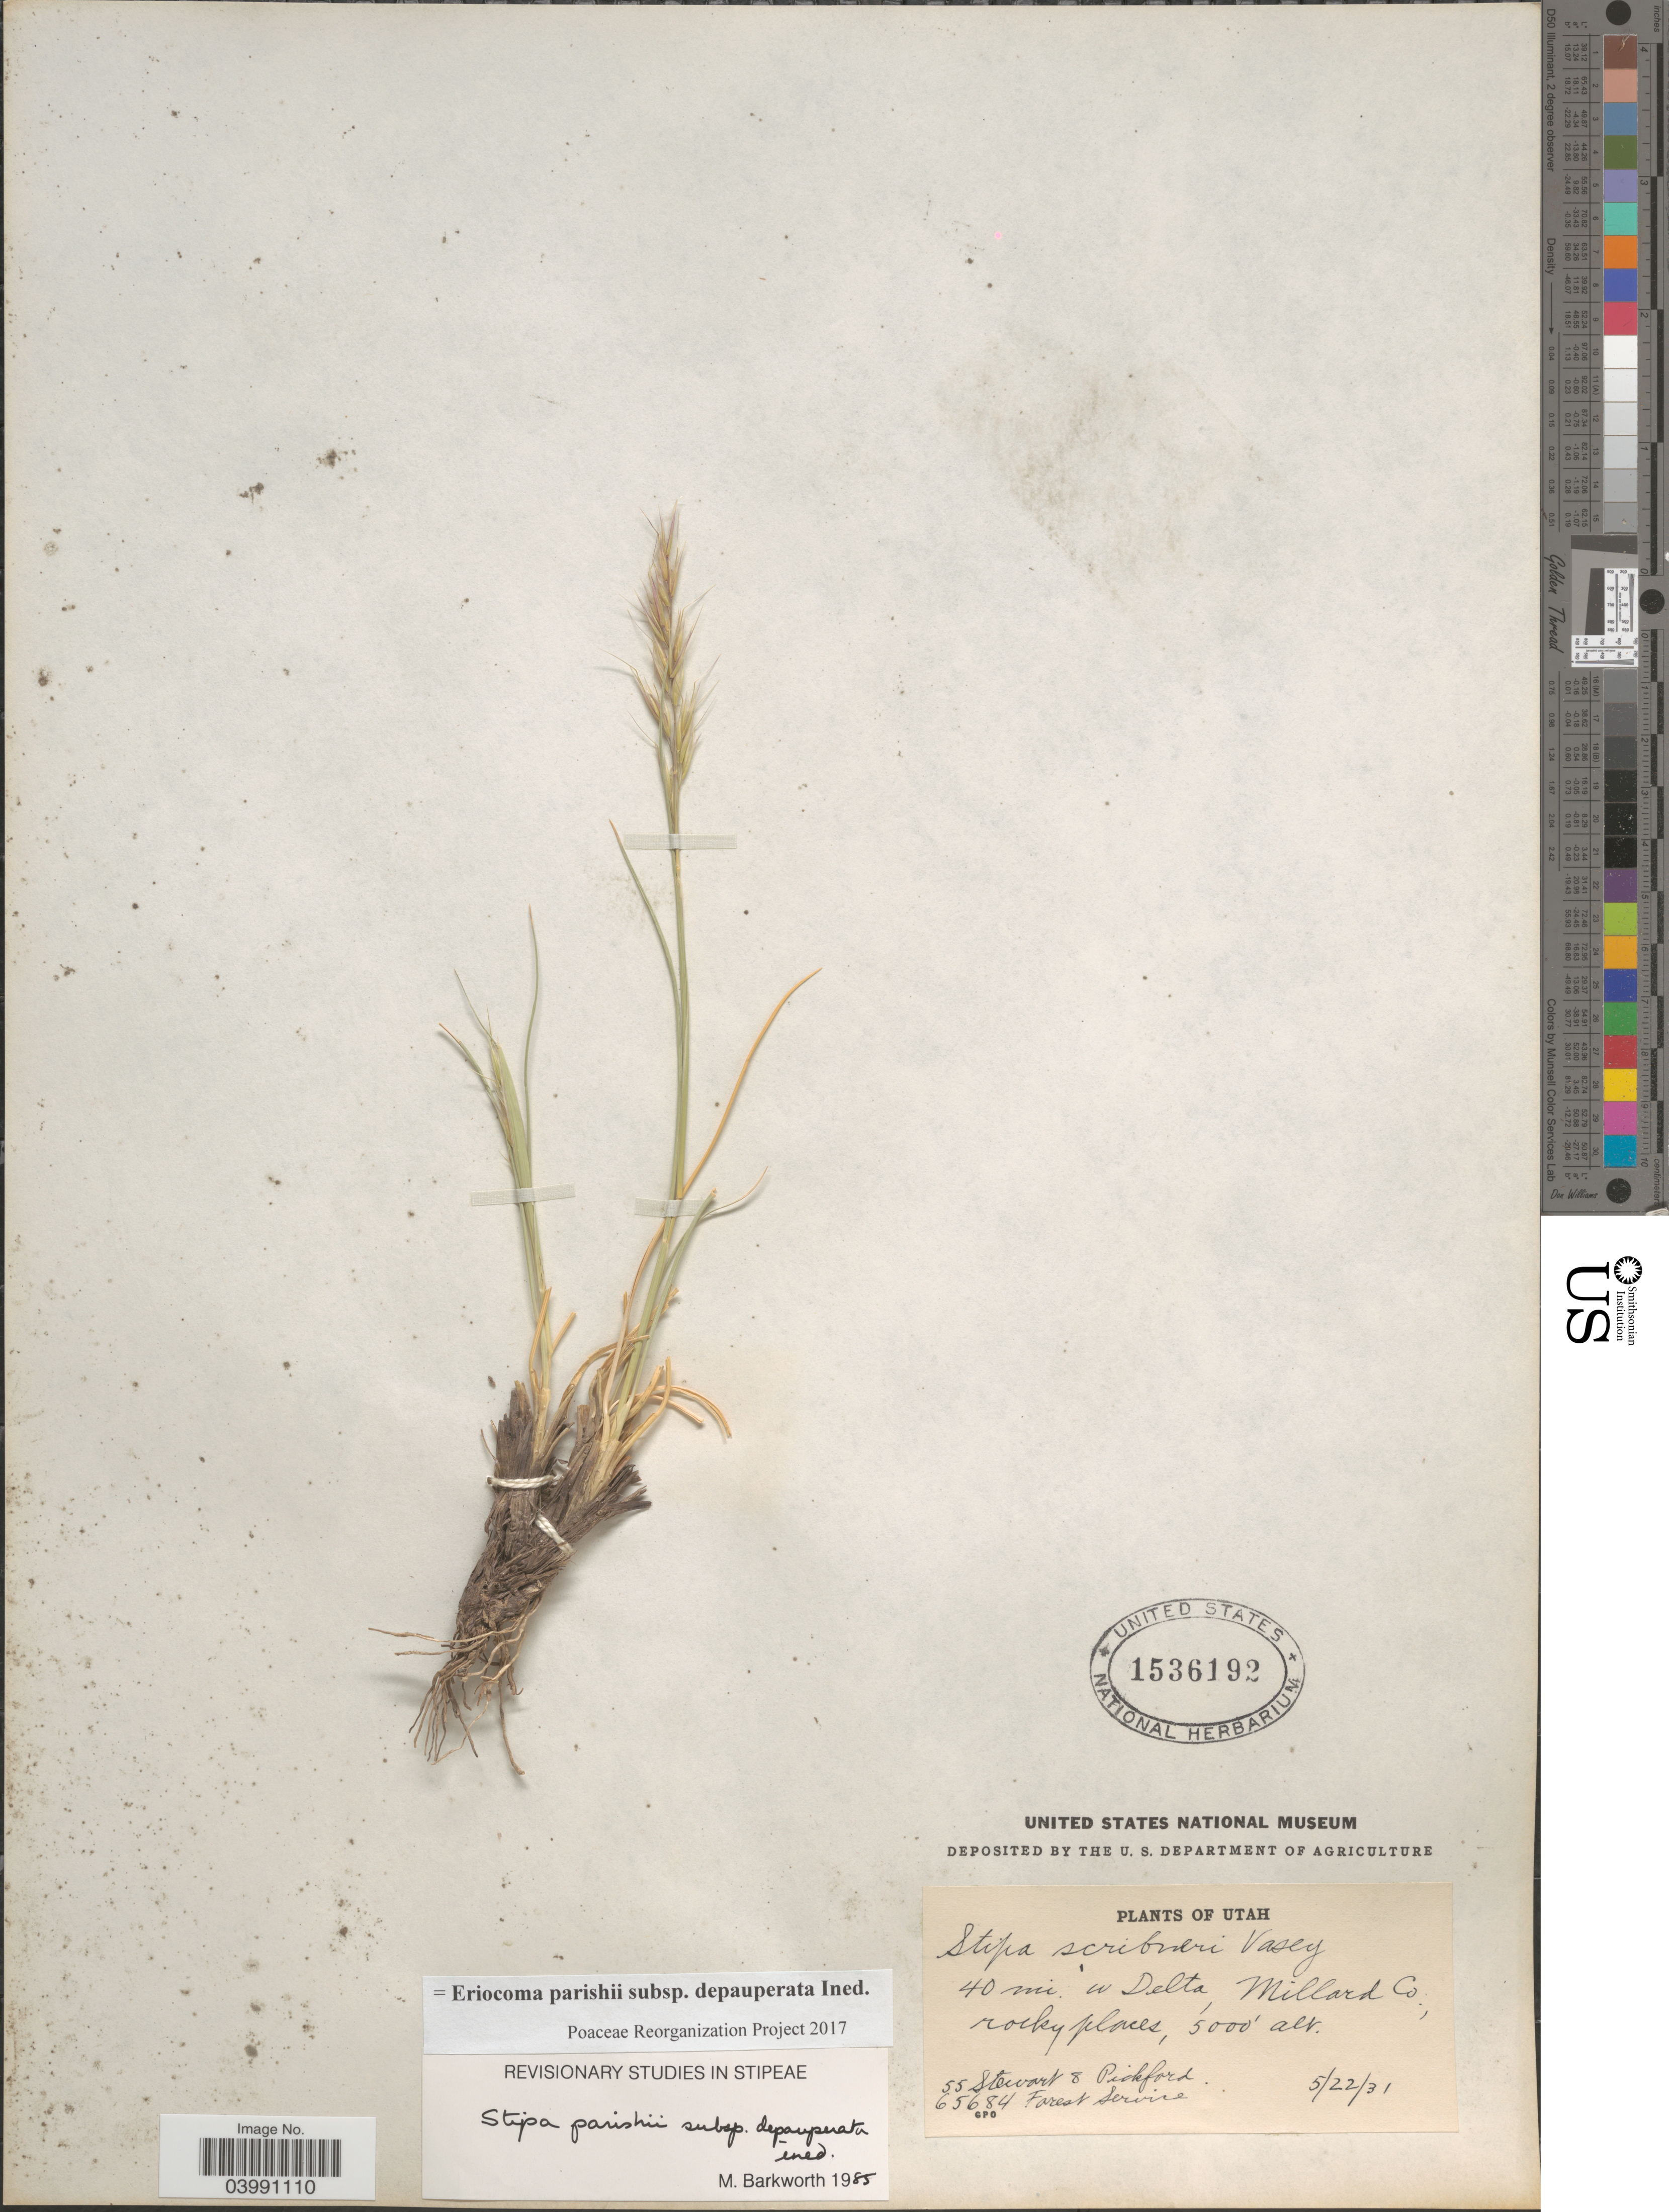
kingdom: Plantae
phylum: Tracheophyta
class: Liliopsida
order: Poales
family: Poaceae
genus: Eriocoma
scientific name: Eriocoma parishii subsp. depauperata ined.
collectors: Stewart, -. Pickford & Forest Service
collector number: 55/65684?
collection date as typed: Transcribed d/m/y: 22/5/31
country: United States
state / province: Utah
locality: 40 mi. w Delta, Millard Co.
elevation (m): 1524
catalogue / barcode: US 1536192